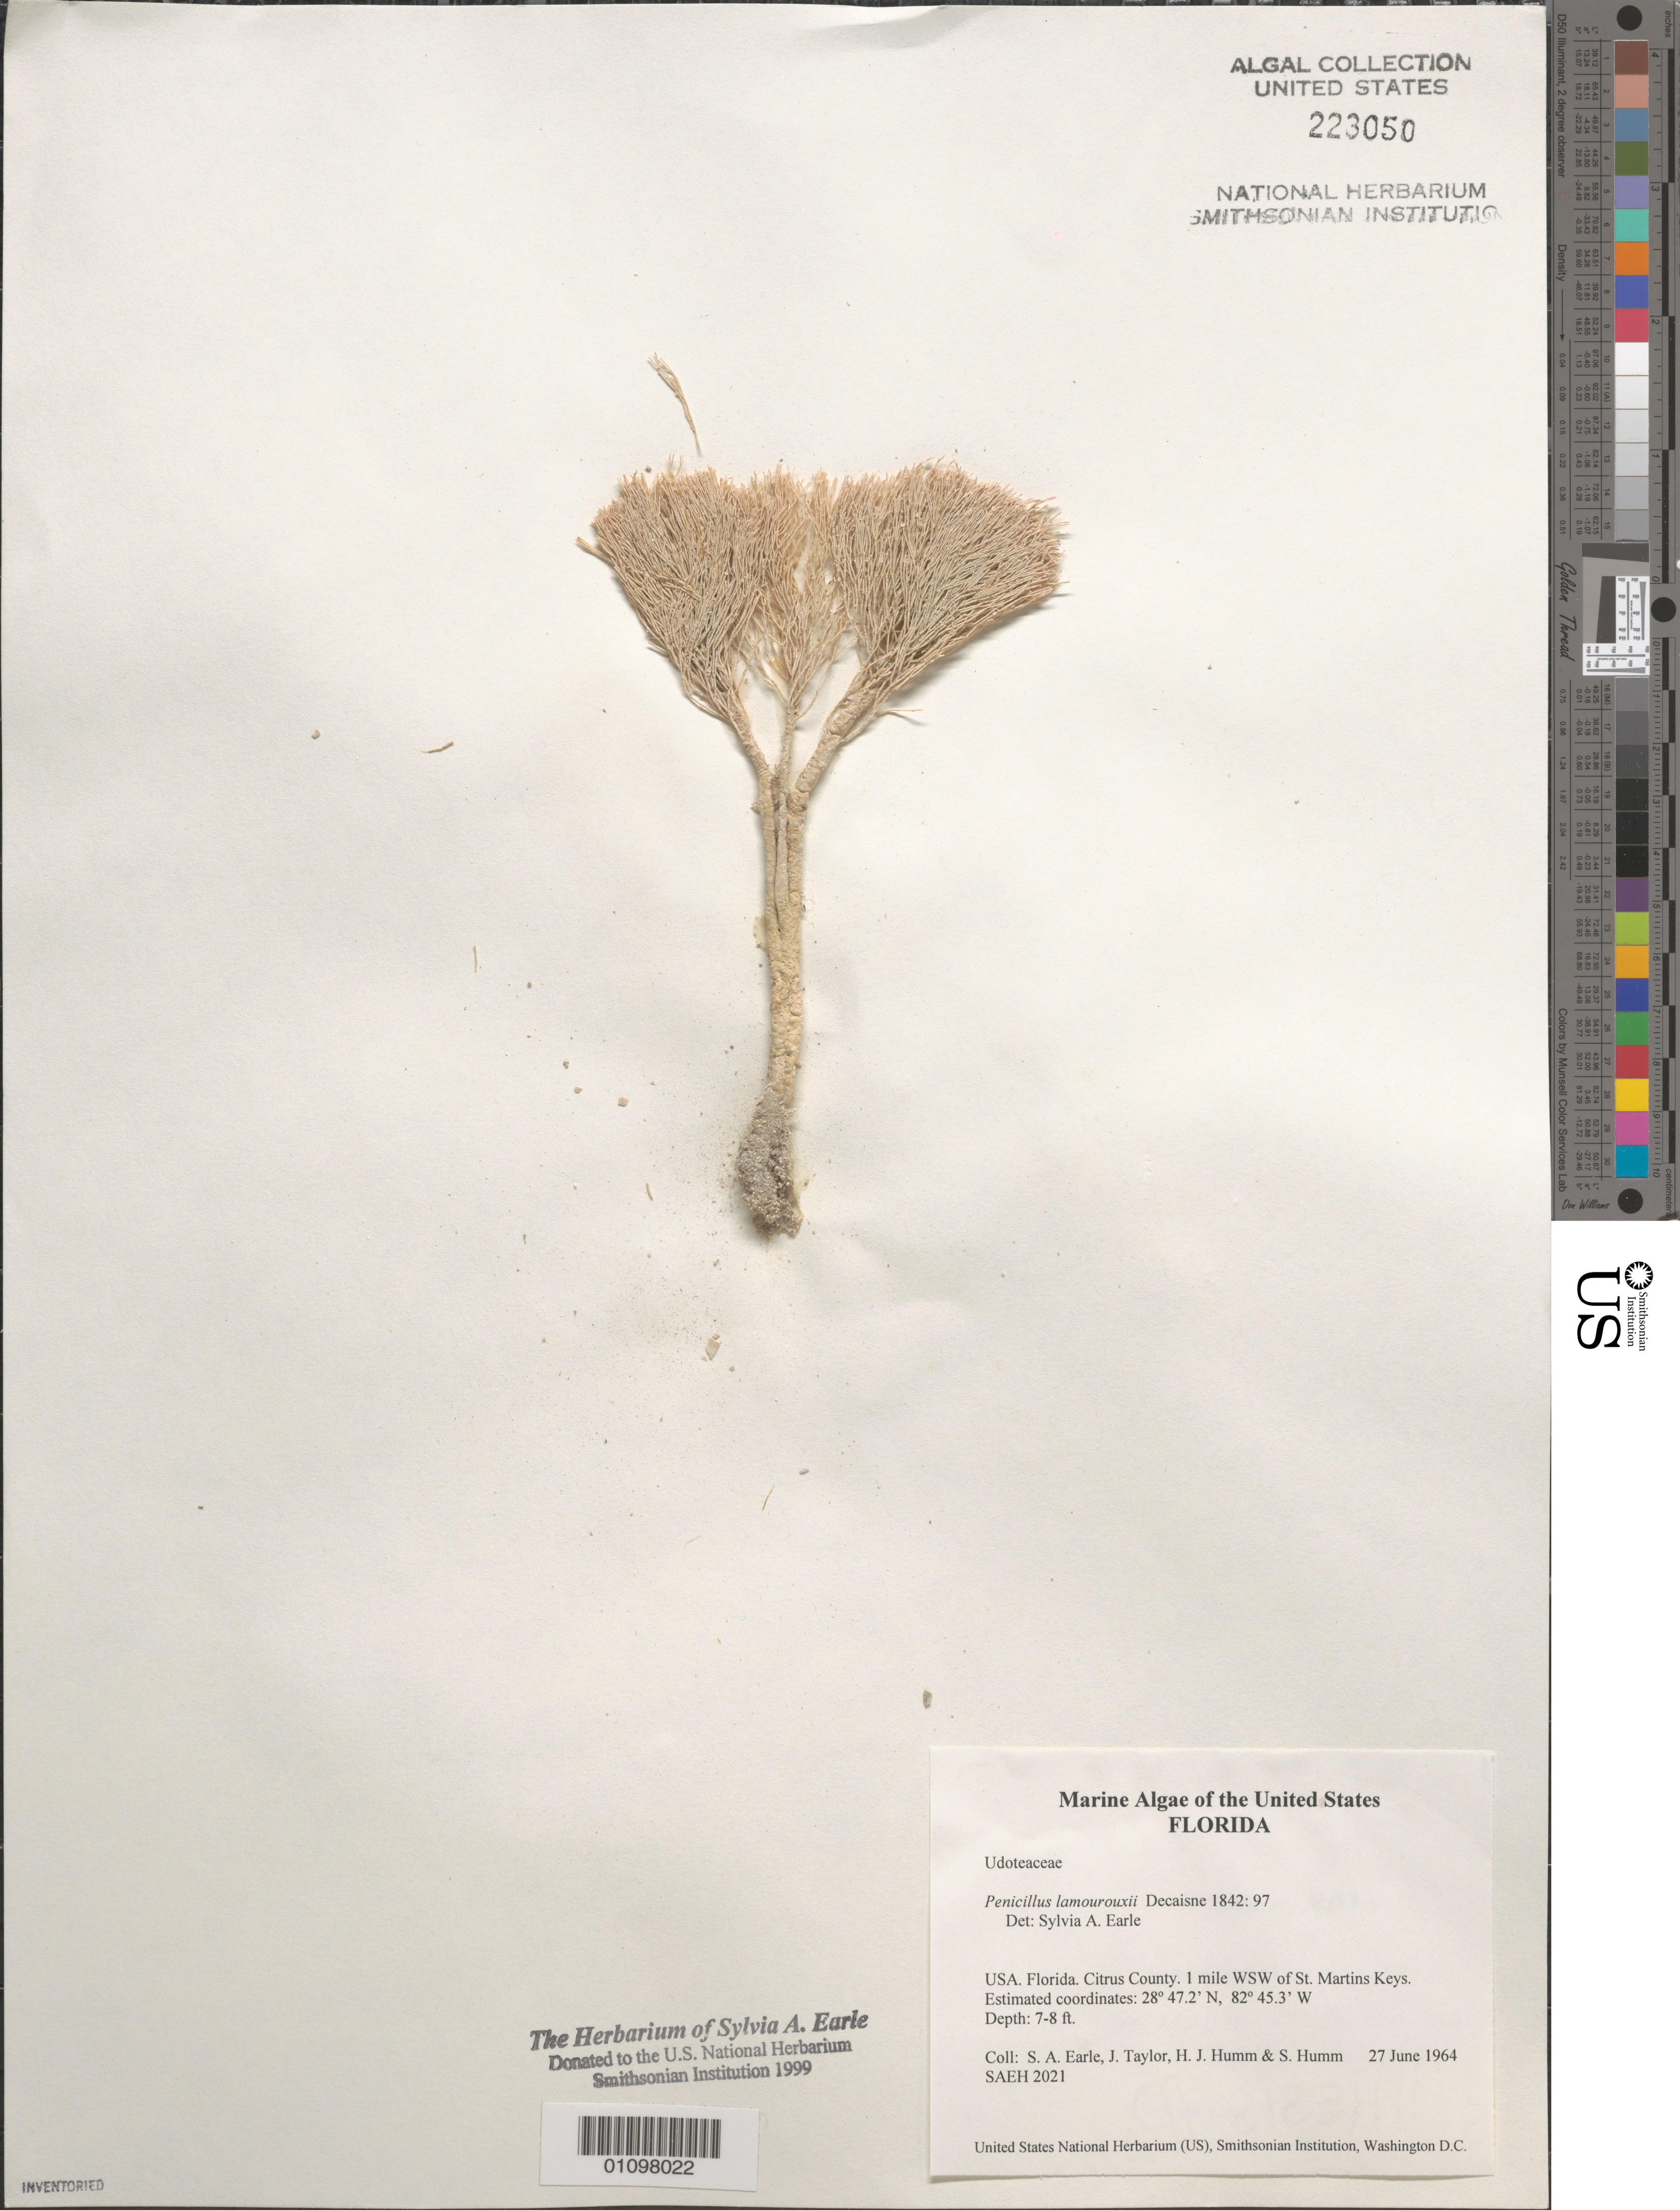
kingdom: Plantae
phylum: Chlorophyta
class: Ulvophyceae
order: Bryopsidales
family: Udoteaceae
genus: Penicillus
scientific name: Penicillus lamourouxii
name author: Decne.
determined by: Earle, S. A.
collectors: S. A. Earle, J. L. Taylor, H. J. Humm & S. Humm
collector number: SAEH 2021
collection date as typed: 27 Jun 1964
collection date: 1964-06-27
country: United States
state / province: Florida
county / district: Citrus County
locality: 1 mile west southwest of St. Martins Keys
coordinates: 28 47.2'N, 82 45.3'W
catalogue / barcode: US 223050